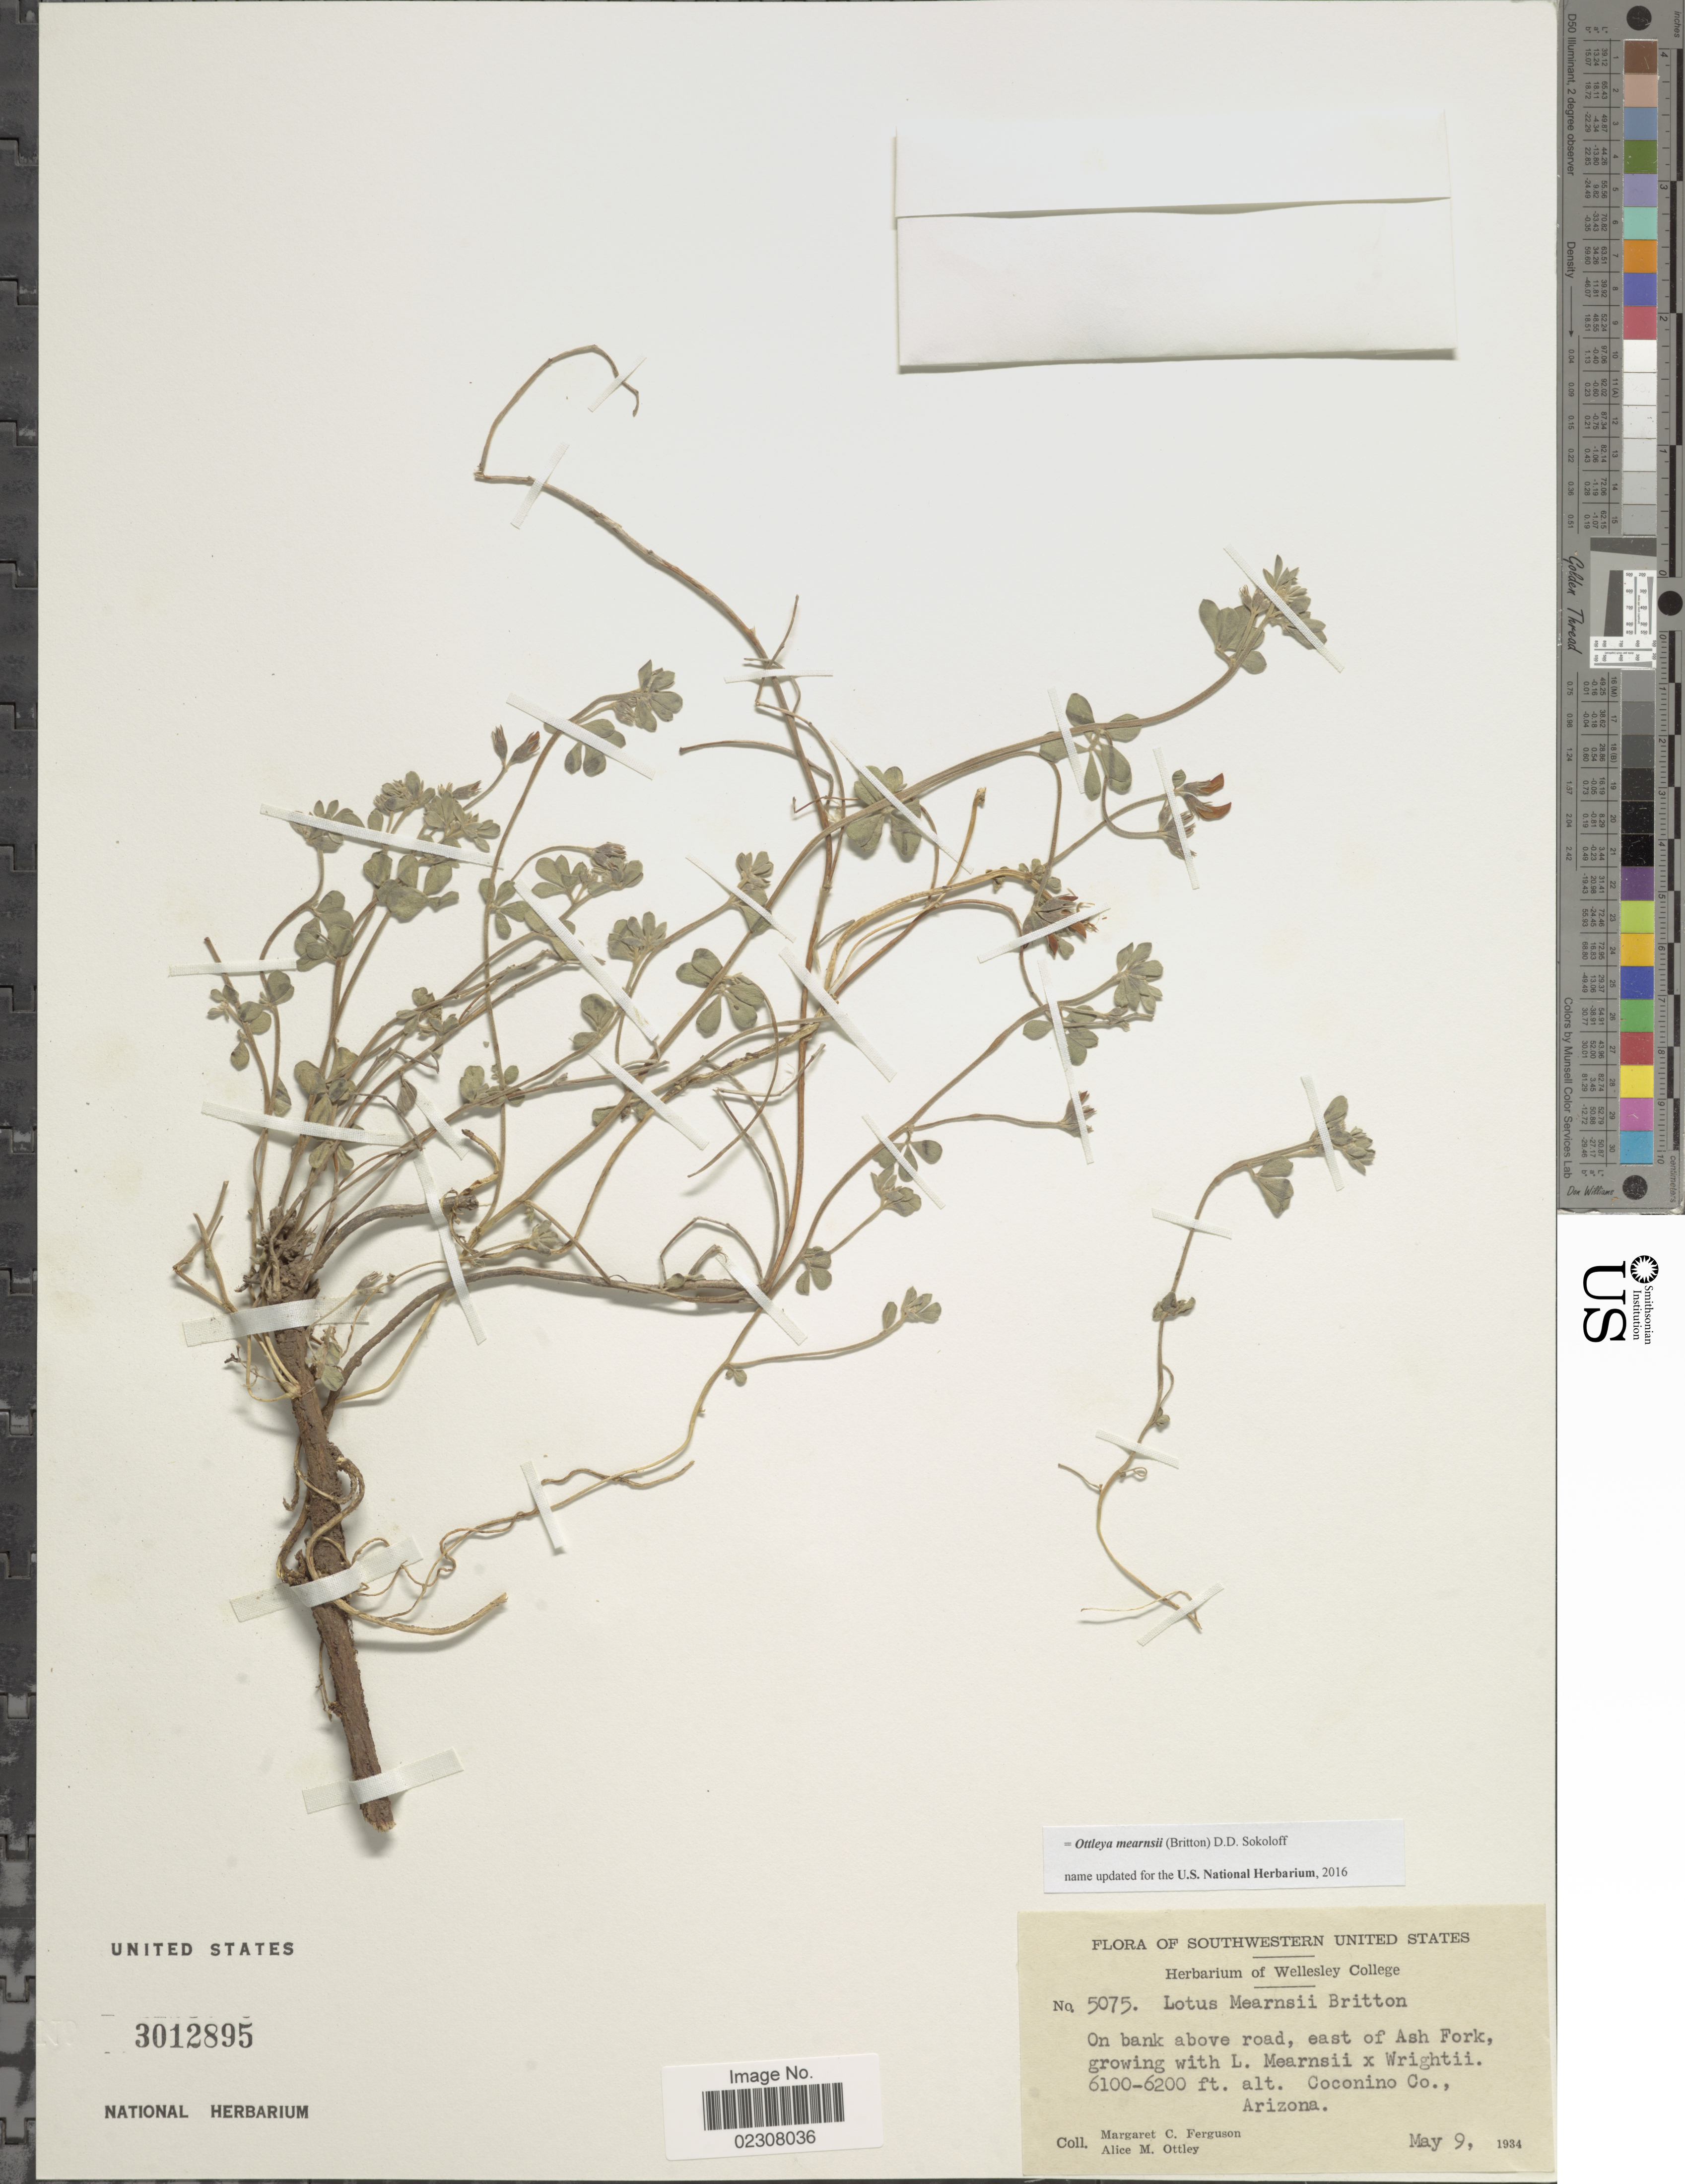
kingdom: Plantae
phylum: Tracheophyta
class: Magnoliopsida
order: Fabales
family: Fabaceae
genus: Ottleya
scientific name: Ottleya mearnsii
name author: (Britton) D.D. Sokoloff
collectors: M. Ferguson & A. M. Ottley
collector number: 5075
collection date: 1934-05-09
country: United States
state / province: Arizona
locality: Southwestern United States, On bank above road, east of Ash Fork, Coconino Co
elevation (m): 1859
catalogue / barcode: US 3012895